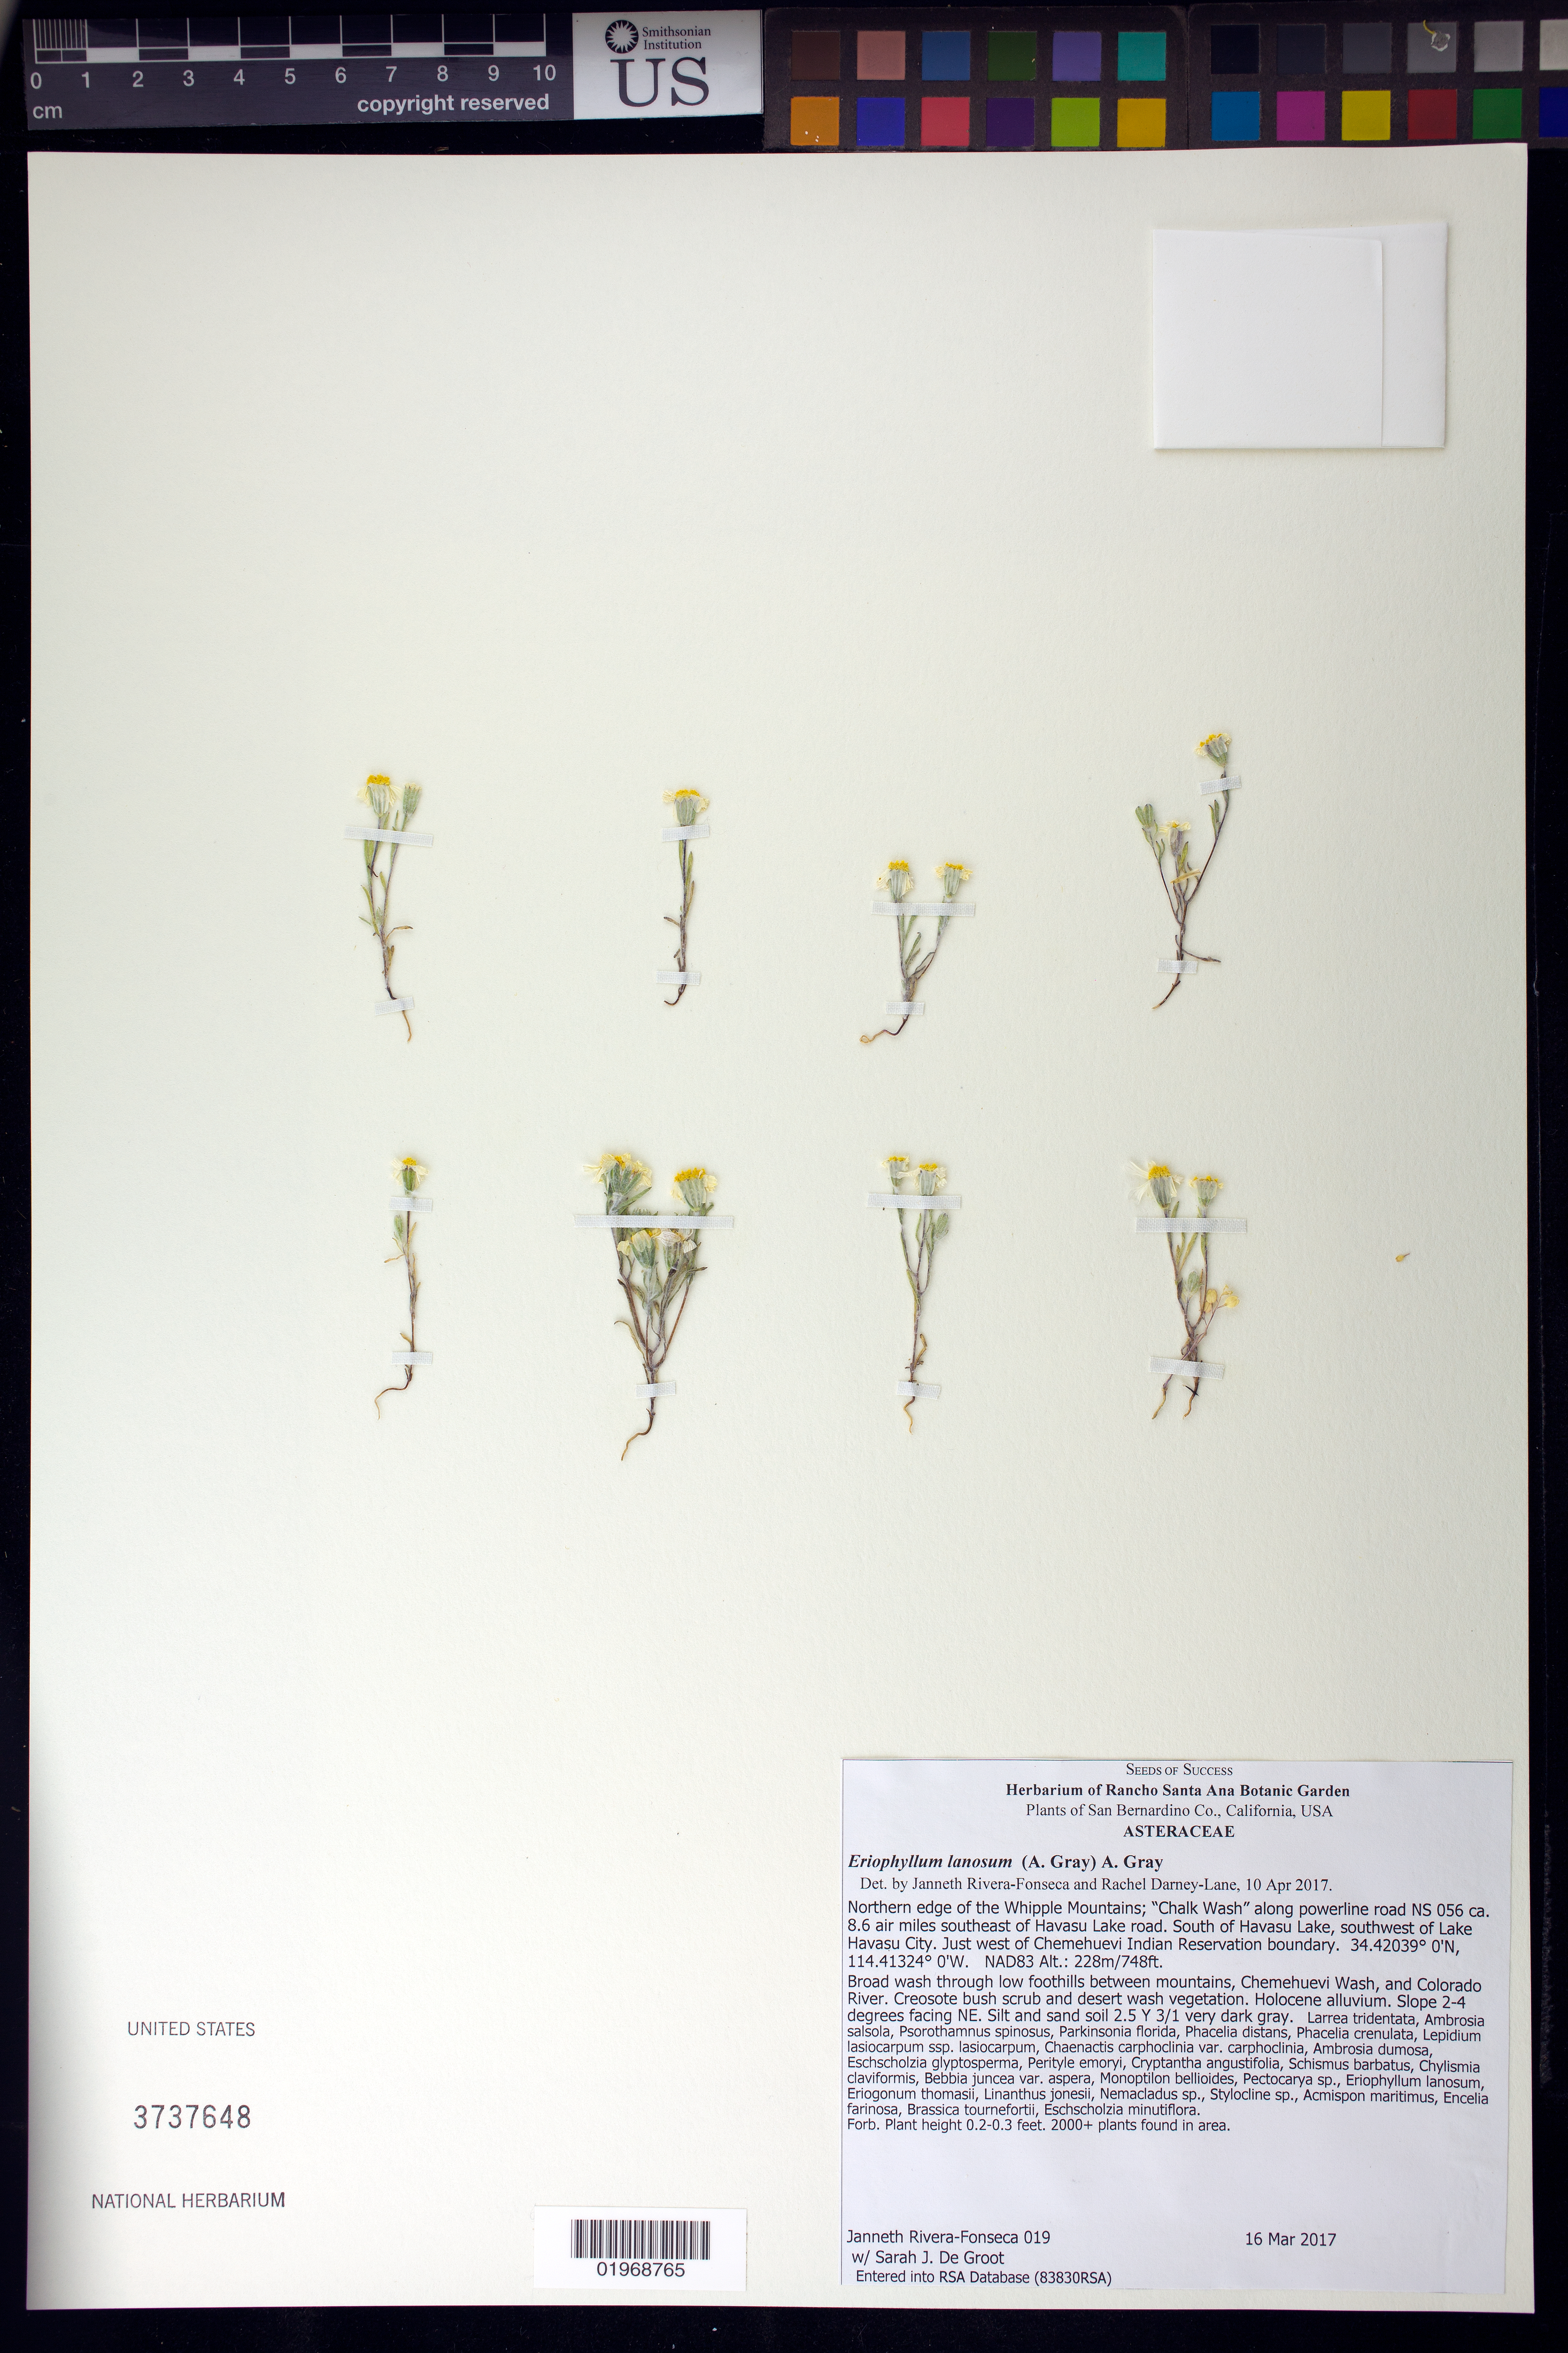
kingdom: Plantae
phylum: Tracheophyta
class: Magnoliopsida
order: Asterales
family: Asteraceae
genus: Eriophyllum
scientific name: Eriophyllum lanosum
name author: (A. Gray) A. Gray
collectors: J. Rivera-Fonseca & S. De Groot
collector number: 019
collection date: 2017-03-16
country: United States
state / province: California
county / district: San Bernardino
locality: Northern edge of Whipple Mts, 8.6 air mi. SE of Havasu Lake Road, SW of Lake Havasu City, W of Chemehuevi Indian Reservation boundary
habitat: Broad wash through low foothills between mountains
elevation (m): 228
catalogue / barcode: US 3737648